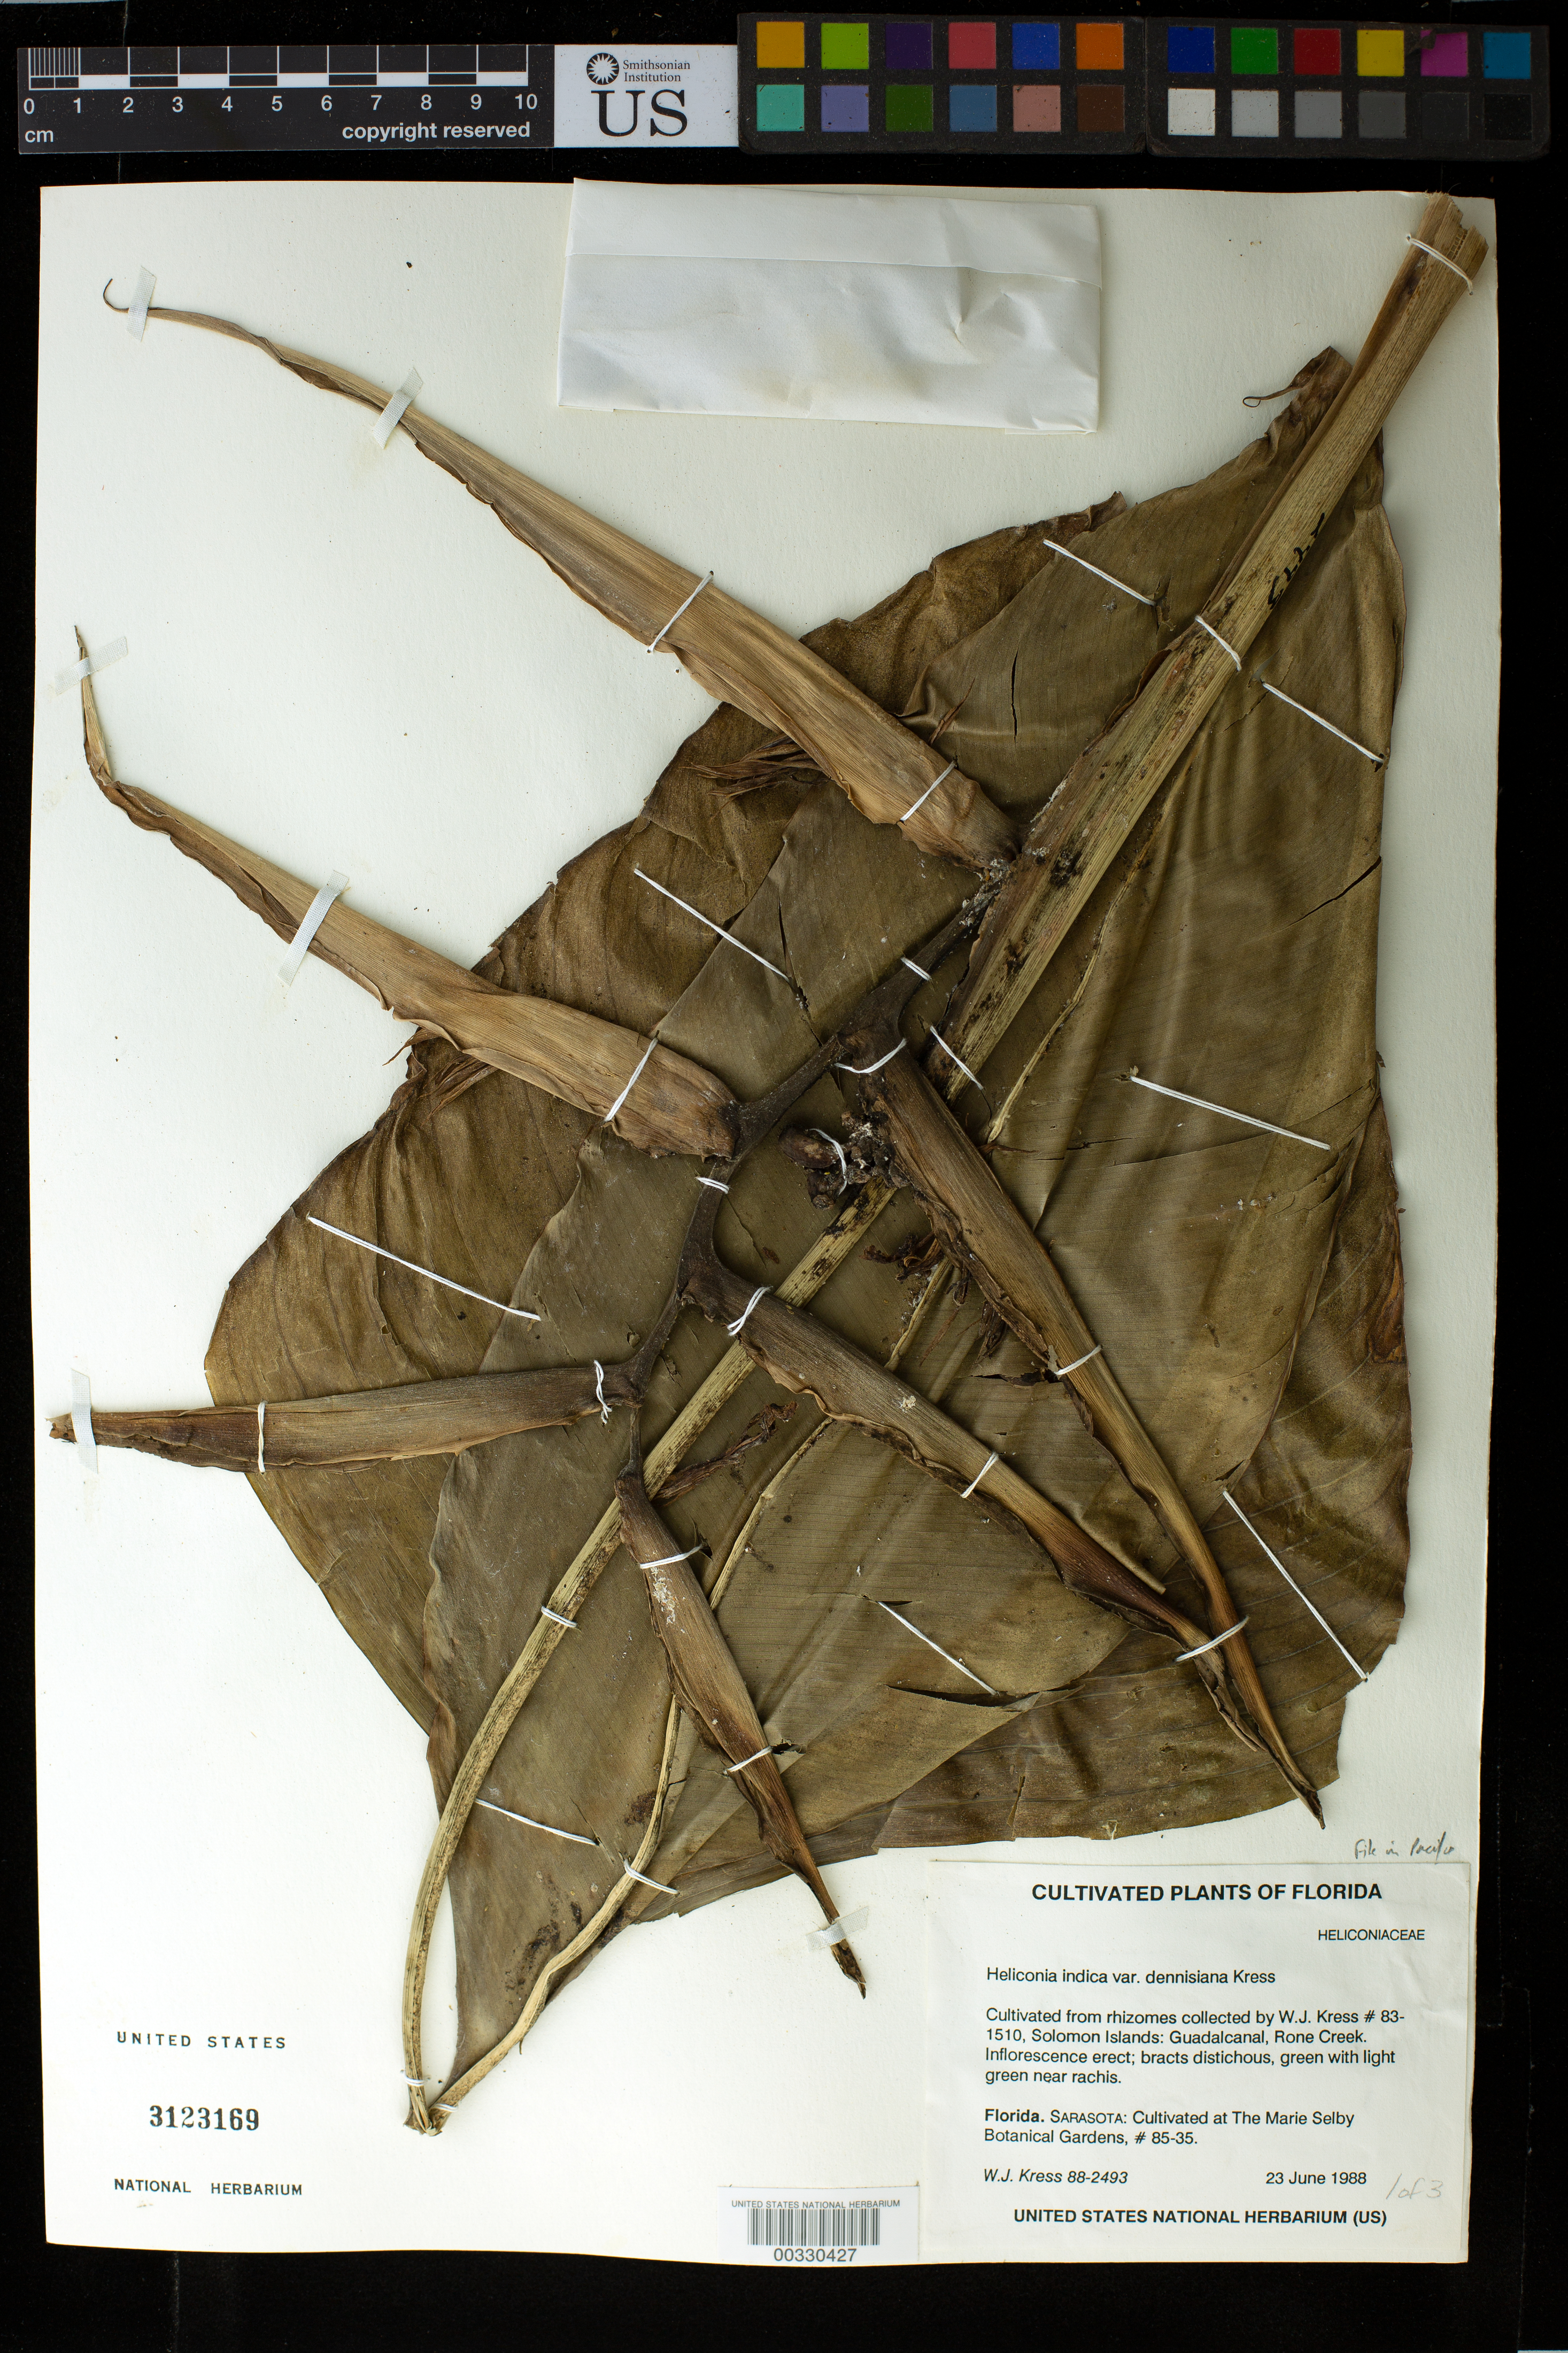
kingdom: Plantae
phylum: Tracheophyta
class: Liliopsida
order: Zingiberales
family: Heliconiaceae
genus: Heliconia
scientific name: Heliconia indica var. dennisiana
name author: W.J. Kress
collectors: W. J. Kress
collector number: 88-2493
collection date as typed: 23 Jun 1988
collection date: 1988-06-23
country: Solomon Islands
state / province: Guadalcanal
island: Guadalcanal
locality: Rone creek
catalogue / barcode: US 3123169